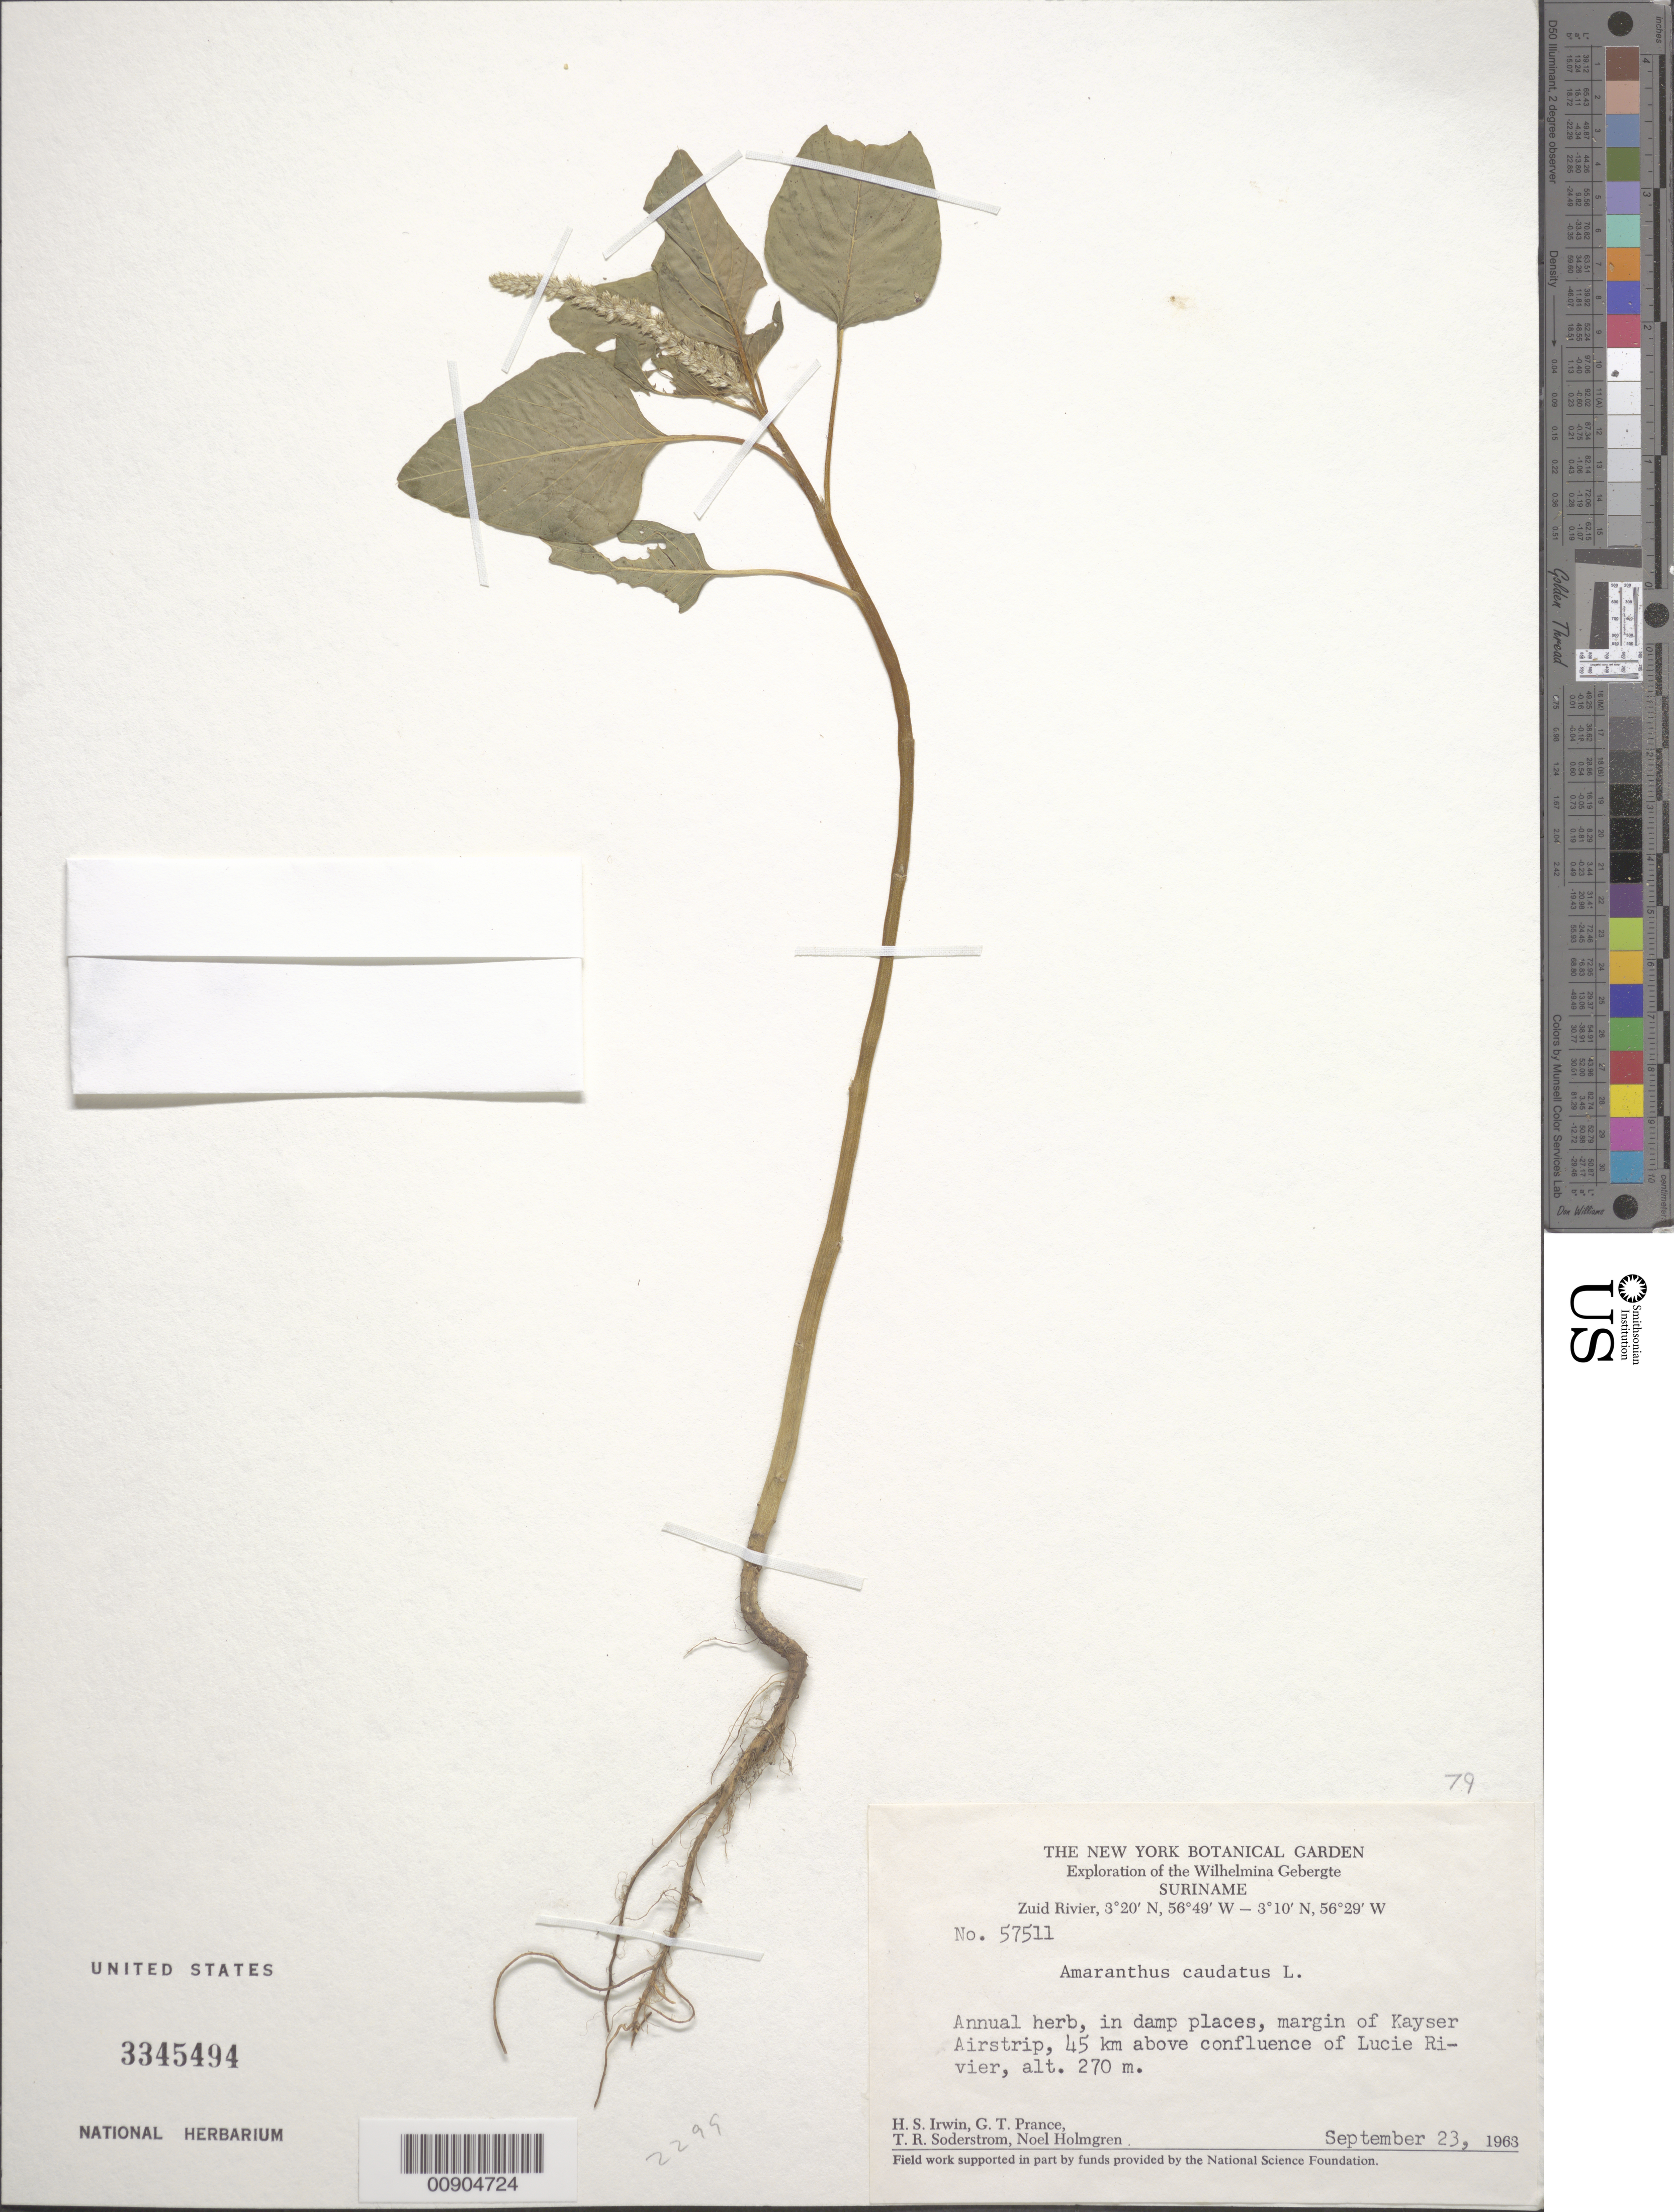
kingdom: Plantae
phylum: Tracheophyta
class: Magnoliopsida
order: Caryophyllales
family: Amaranthaceae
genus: Amaranthus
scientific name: Amaranthus caudatus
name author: L.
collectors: H. Irwin, G. T. Prance, T. R. Soderstrom & N. H. Holmgren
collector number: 57511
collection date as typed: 23-Sep-63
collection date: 1963-09-23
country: Suriname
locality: Kayser Airstrip, Zuid R., 45 km above confl. with Lucie R., Wilhelmina Gebergte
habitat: Damp places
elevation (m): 270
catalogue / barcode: US 3345949